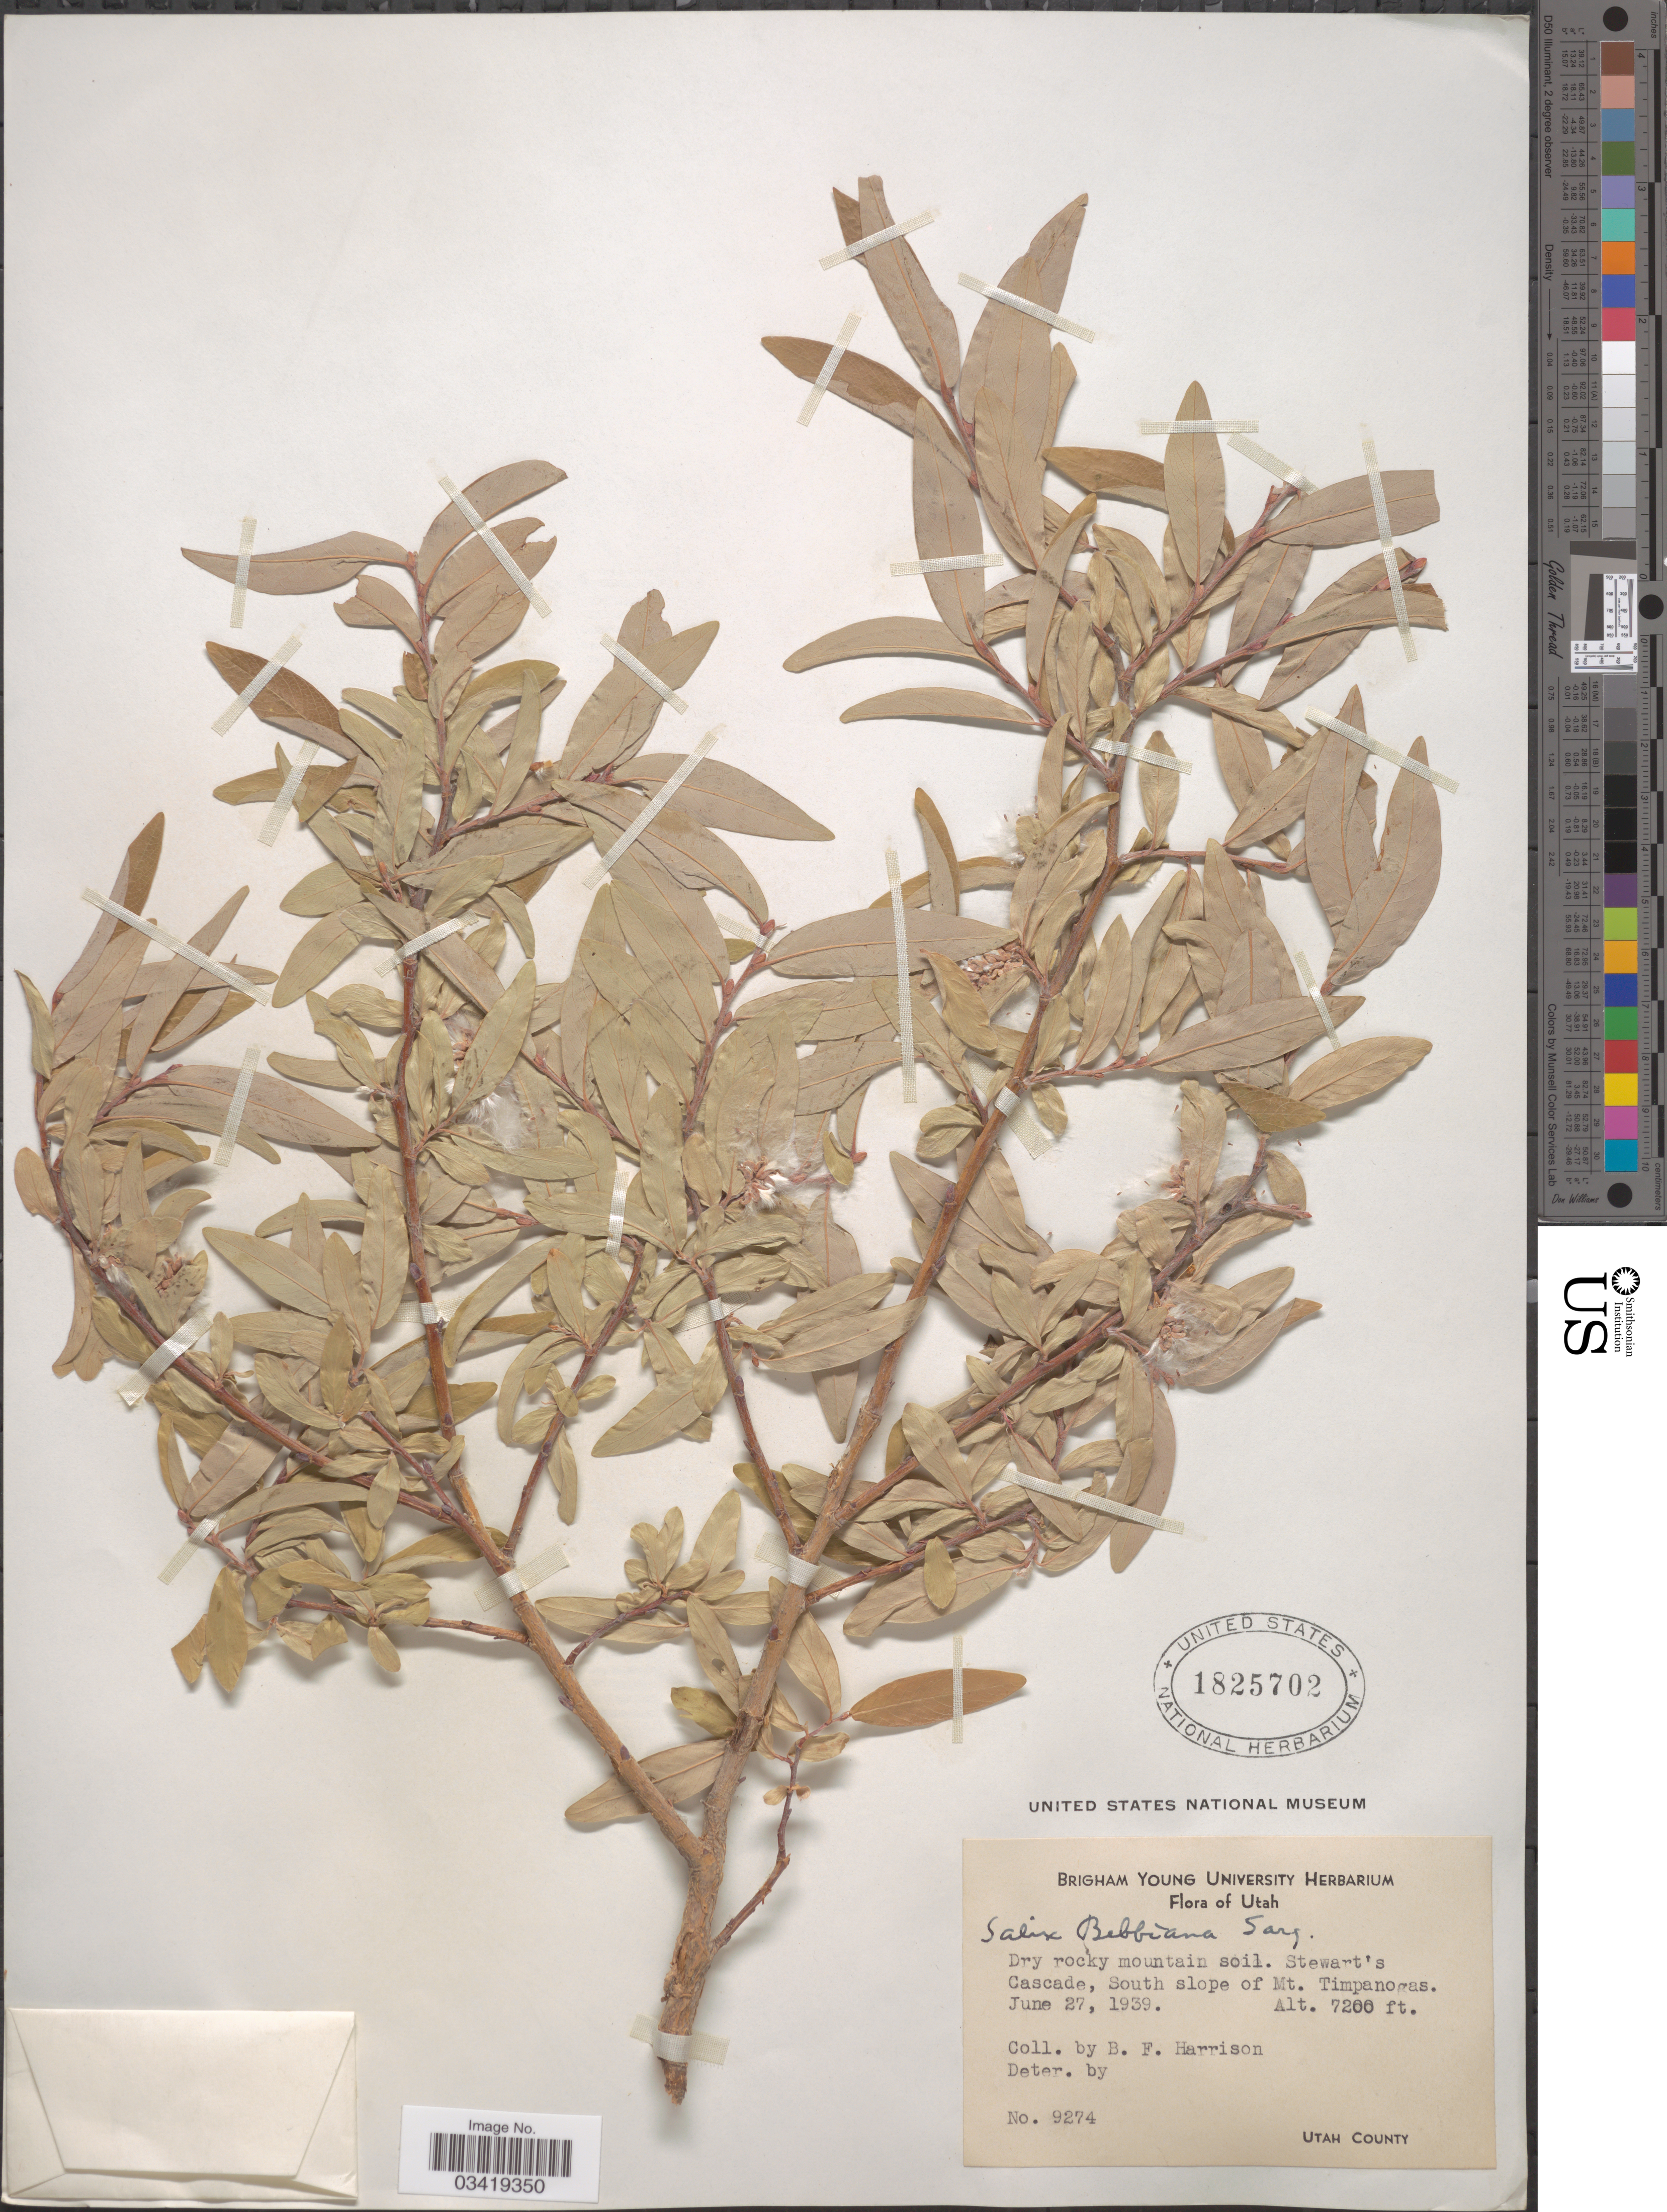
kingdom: Plantae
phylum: Tracheophyta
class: Magnoliopsida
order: Malpighiales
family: Salicaceae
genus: Salix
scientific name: Salix bebbiana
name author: Sarg.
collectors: B. F. Harrison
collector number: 9274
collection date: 1939-06-27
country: United States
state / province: Utah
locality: Stewart's Cascade, South slope of Mt. Timpanogas.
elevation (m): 2195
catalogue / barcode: US 1825702